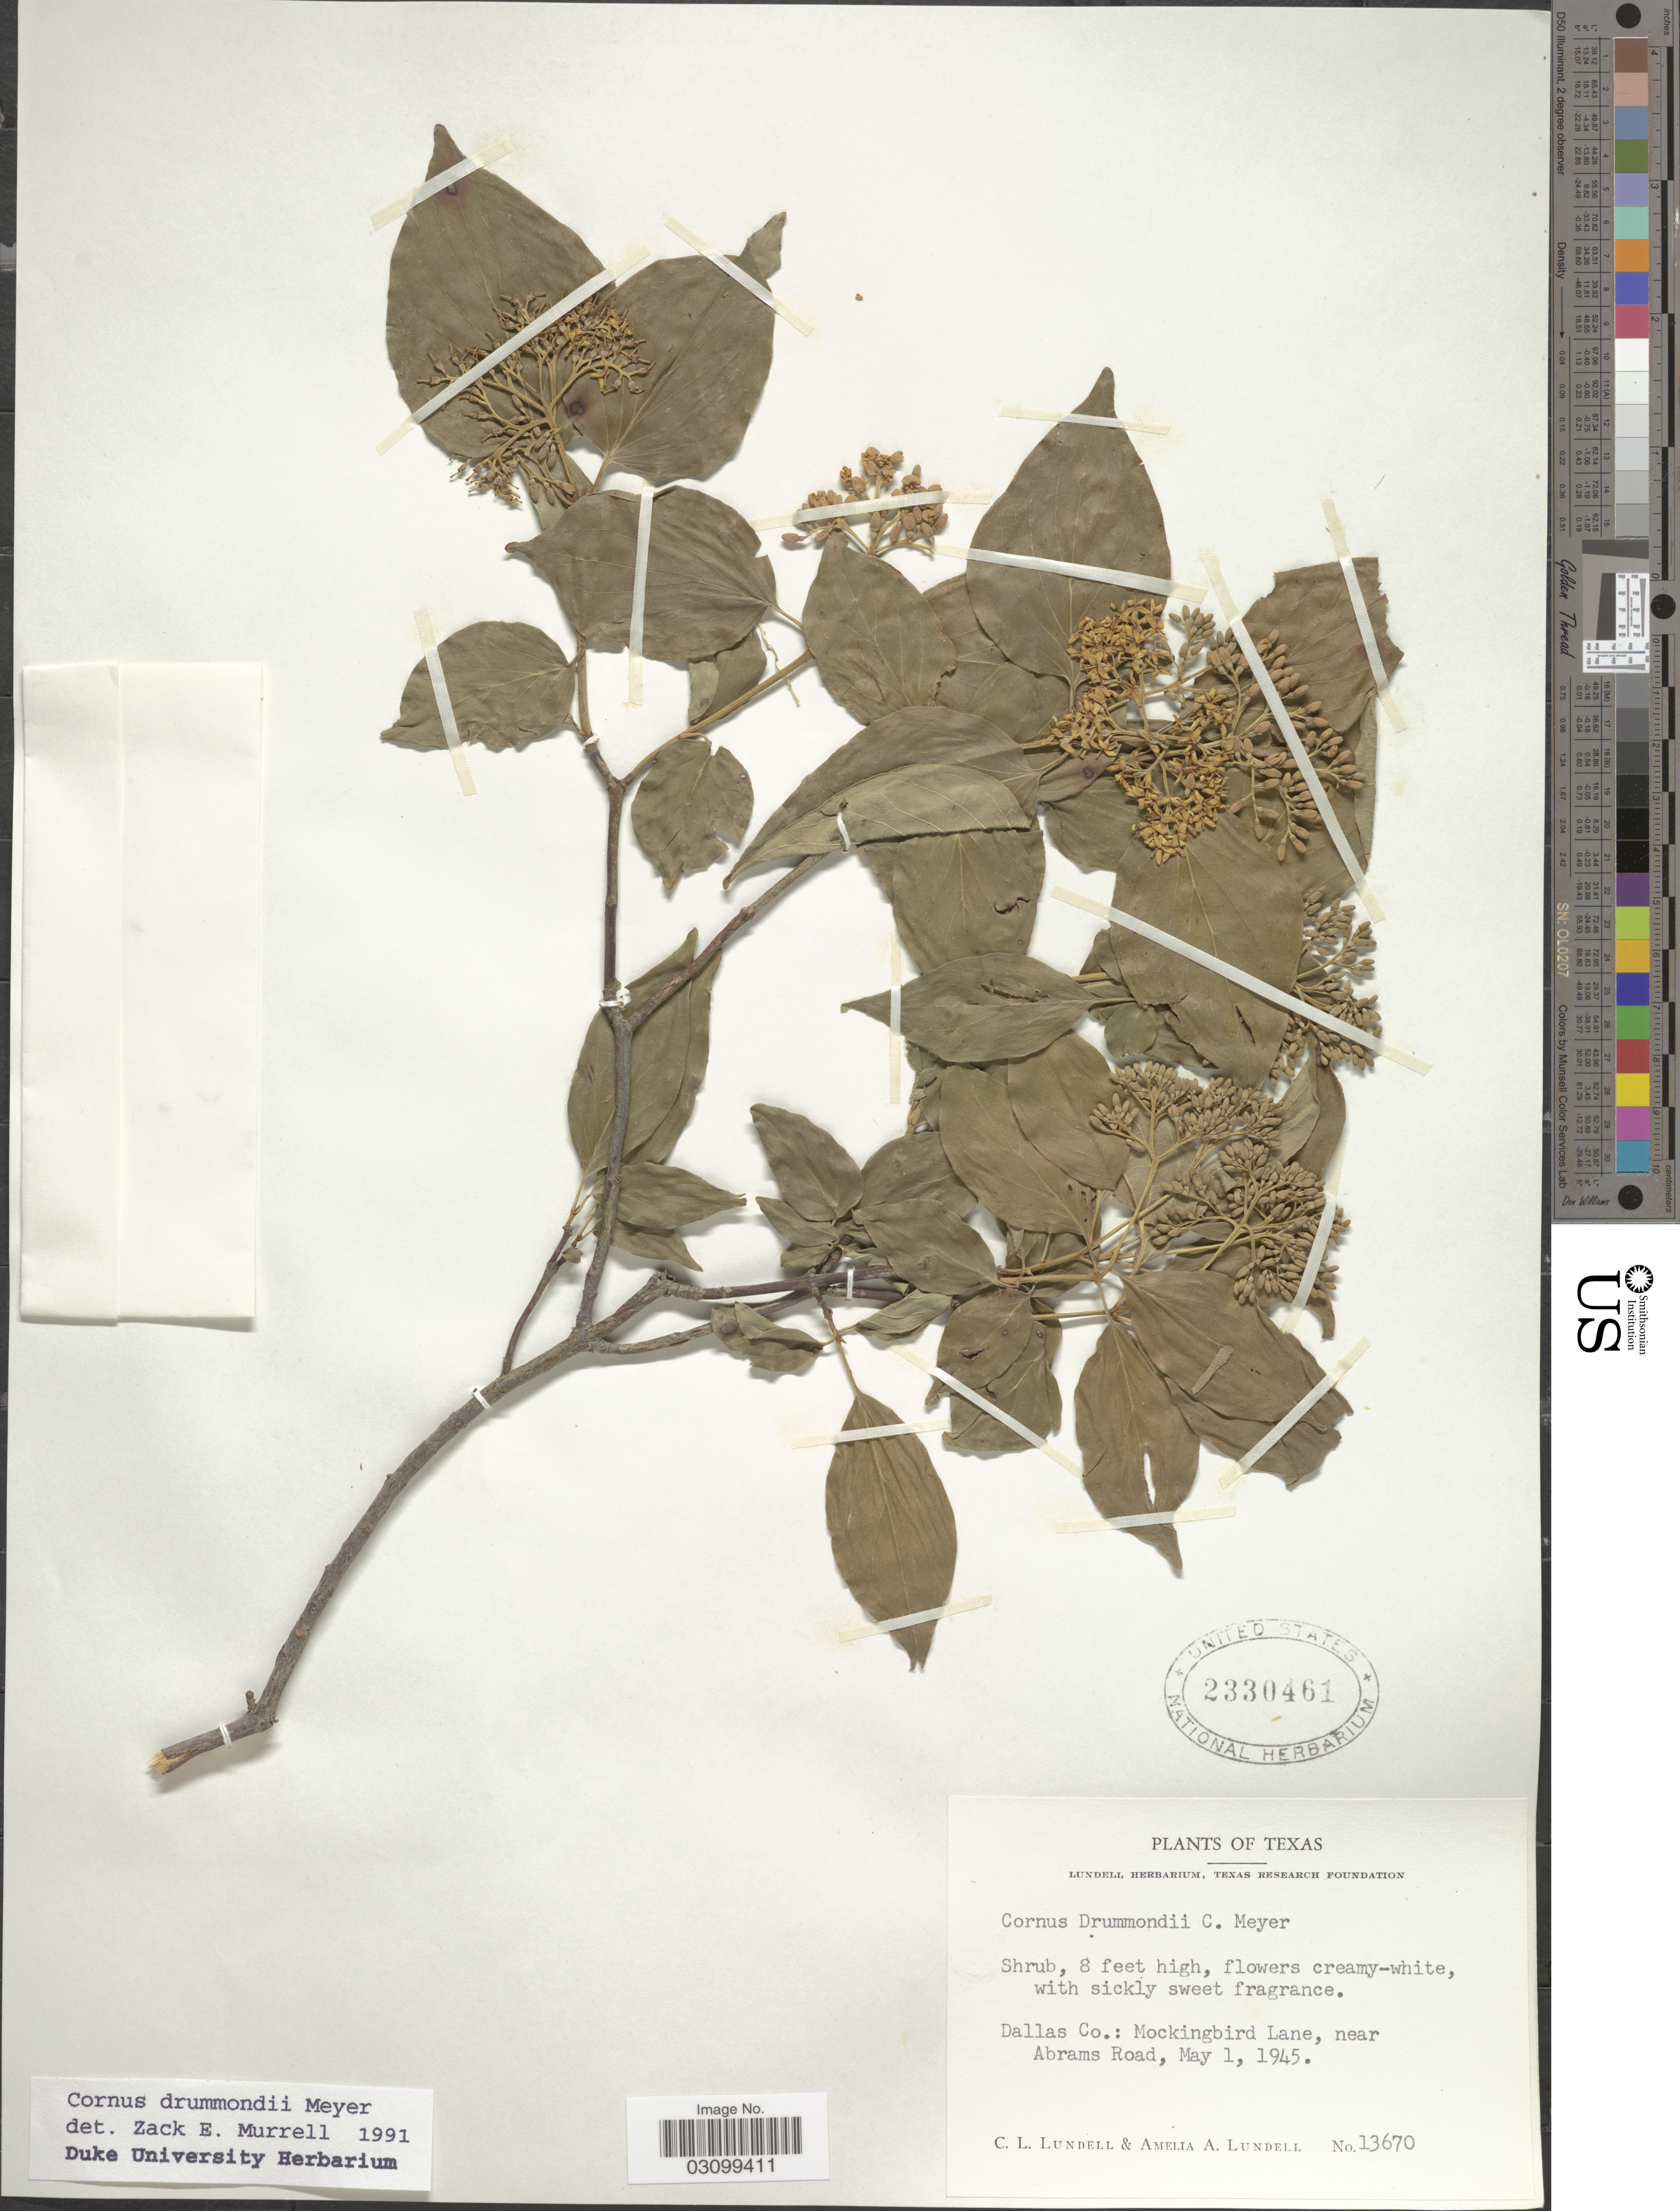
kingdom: Plantae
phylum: Tracheophyta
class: Magnoliopsida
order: Cornales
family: Cornaceae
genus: Cornus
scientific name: Cornus drummondii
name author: C.A. Mey.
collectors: C. L. Lundell & A. A. Lundell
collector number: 13670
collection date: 1945-05-01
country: United States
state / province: Texas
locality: Dallas Co.: Mockingbird Lane, near Abrams Road.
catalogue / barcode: US 2330461